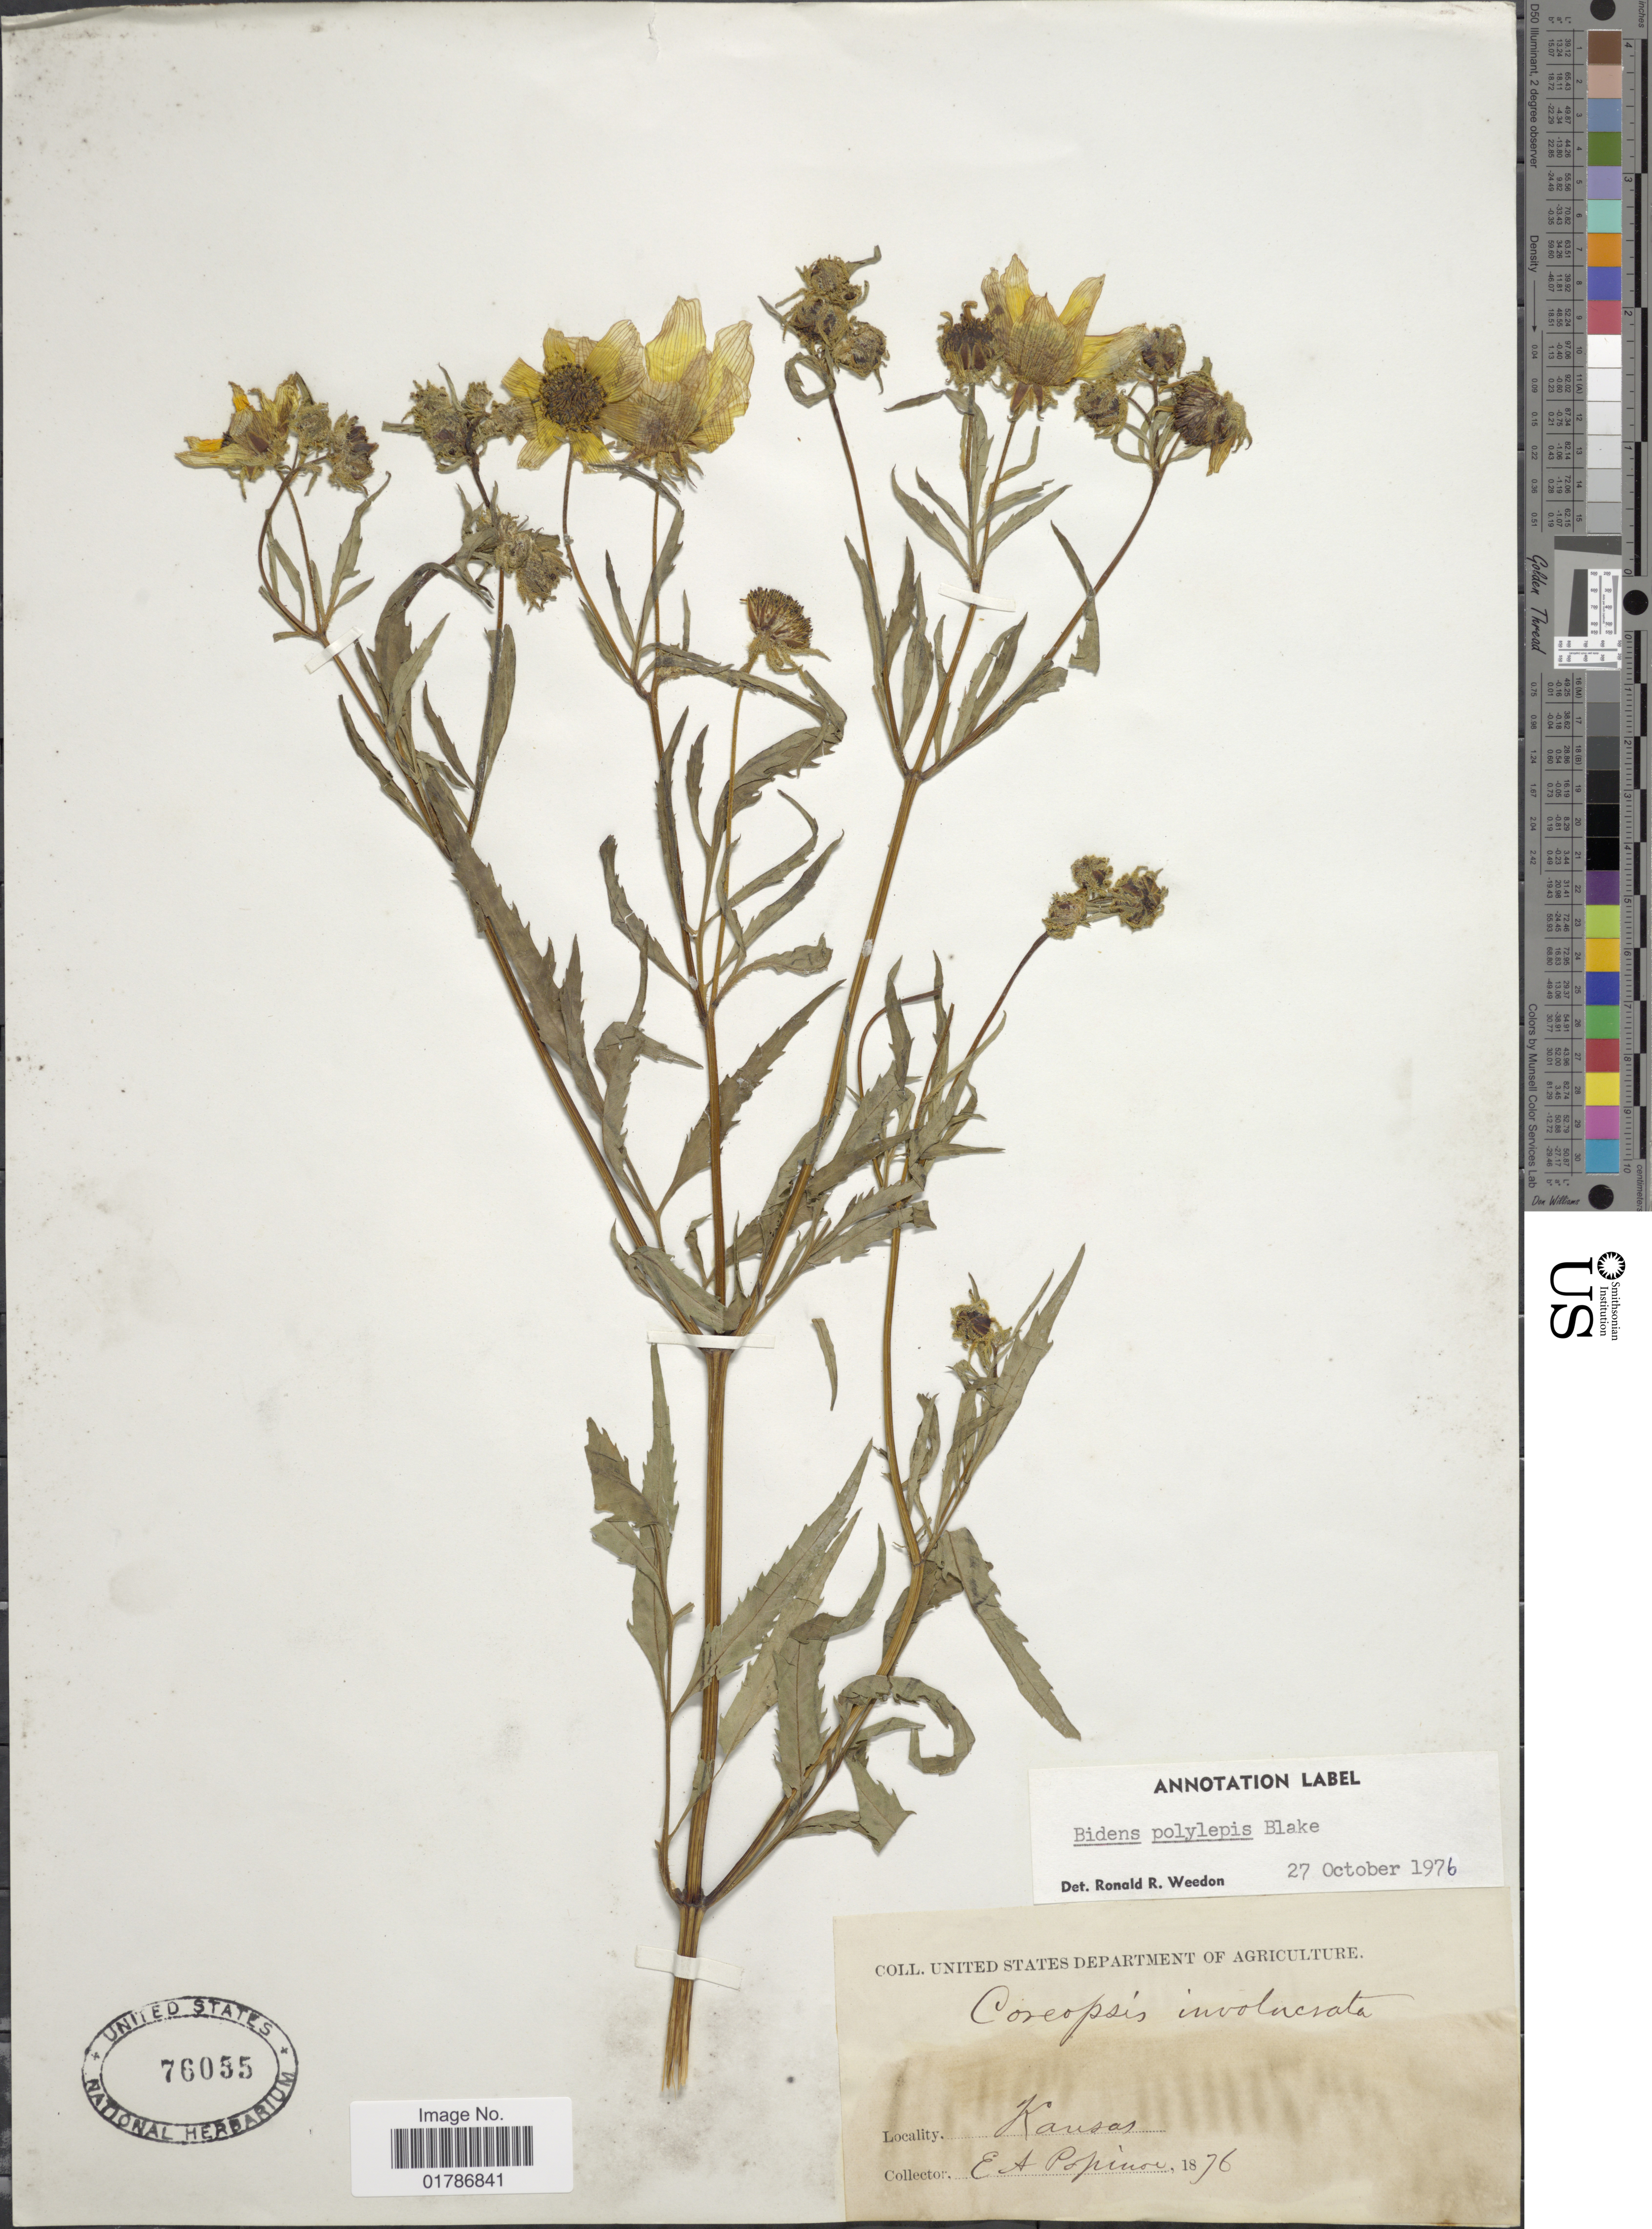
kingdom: Plantae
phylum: Tracheophyta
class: Magnoliopsida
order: Asterales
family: Asteraceae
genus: Bidens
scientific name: Bidens polylepis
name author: S.F. Blake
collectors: -- Popinoe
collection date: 1876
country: United States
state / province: Kansas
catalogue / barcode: US 76055